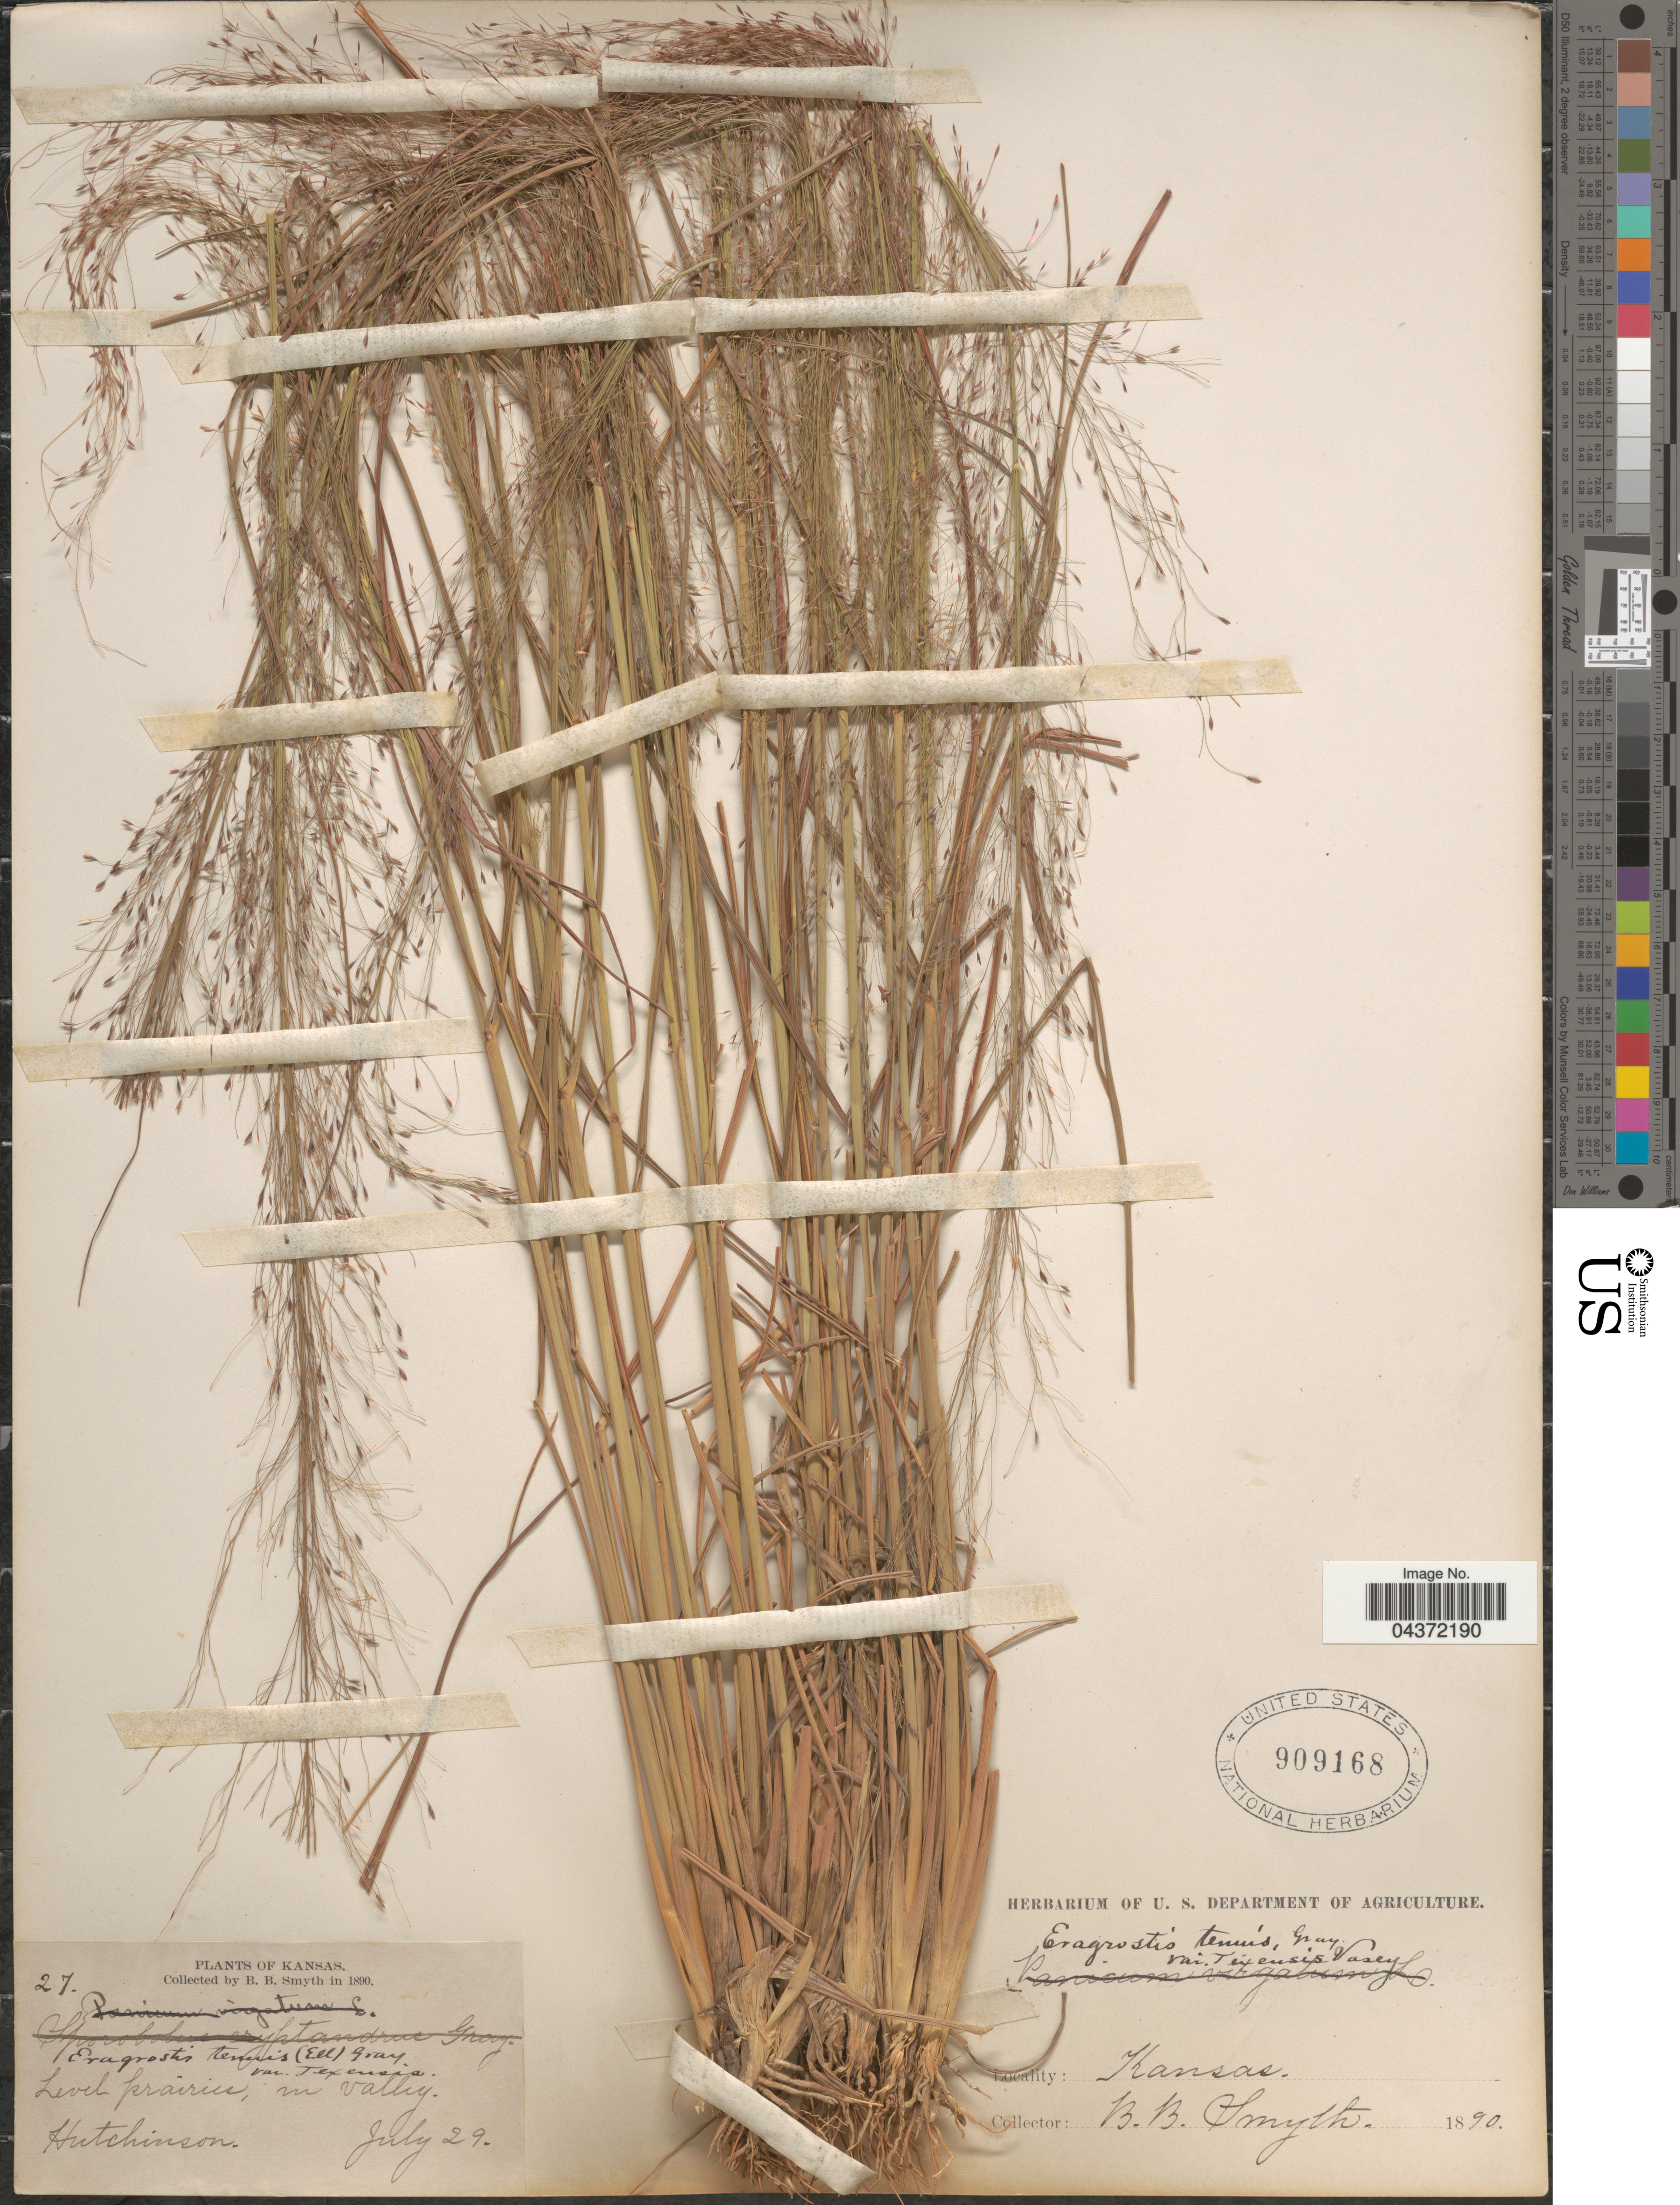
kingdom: Plantae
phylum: Tracheophyta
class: Liliopsida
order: Poales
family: Poaceae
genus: Eragrostis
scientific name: Eragrostis trichodes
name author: (Nutt.) Alph. Wood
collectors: B. Smyth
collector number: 27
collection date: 1890-07-29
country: United States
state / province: Kansas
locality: Level prairie, in valley. Hutchinson.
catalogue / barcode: US 909168